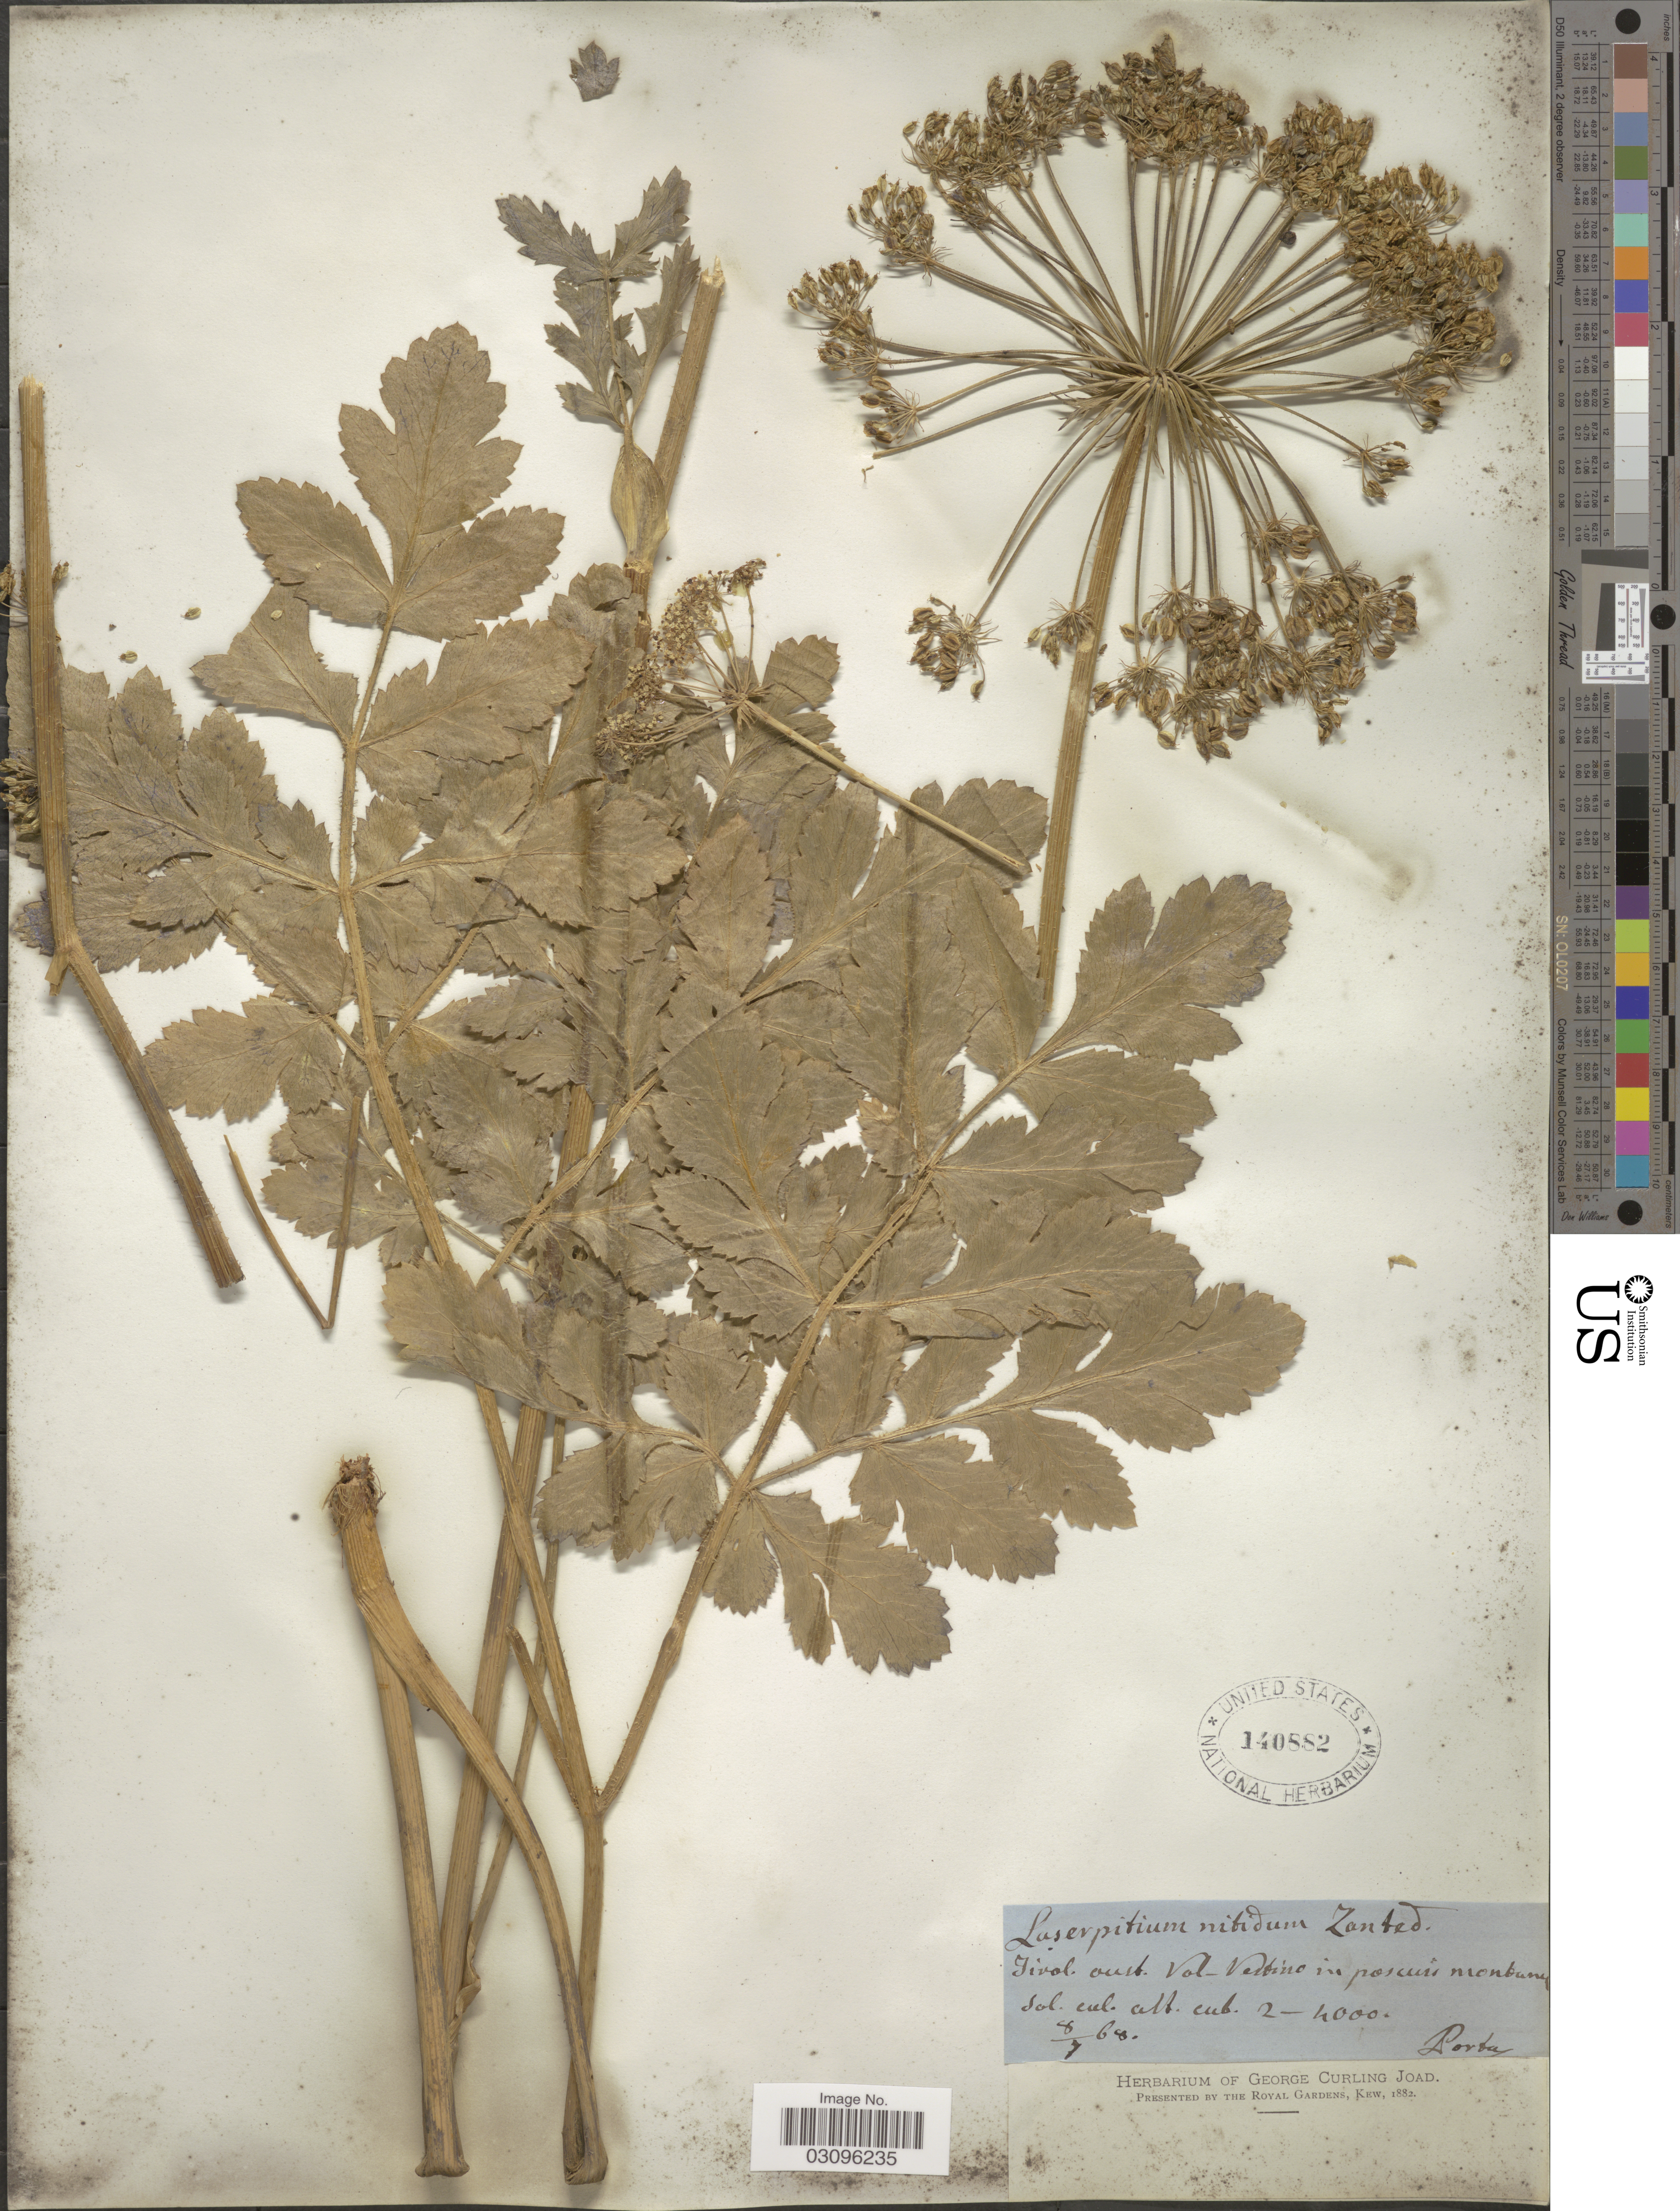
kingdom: Plantae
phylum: Tracheophyta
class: Magnoliopsida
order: Apiales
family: Apiaceae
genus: Laserpitium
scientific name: Laserpitium nitidum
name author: Zanted.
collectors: -- Porta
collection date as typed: Transcribed d/m/y: 8/7/63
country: Italy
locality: Tirol. aust. Val - Vestino in poscuis monbany sol cul. [interpreted]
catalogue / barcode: US 140882